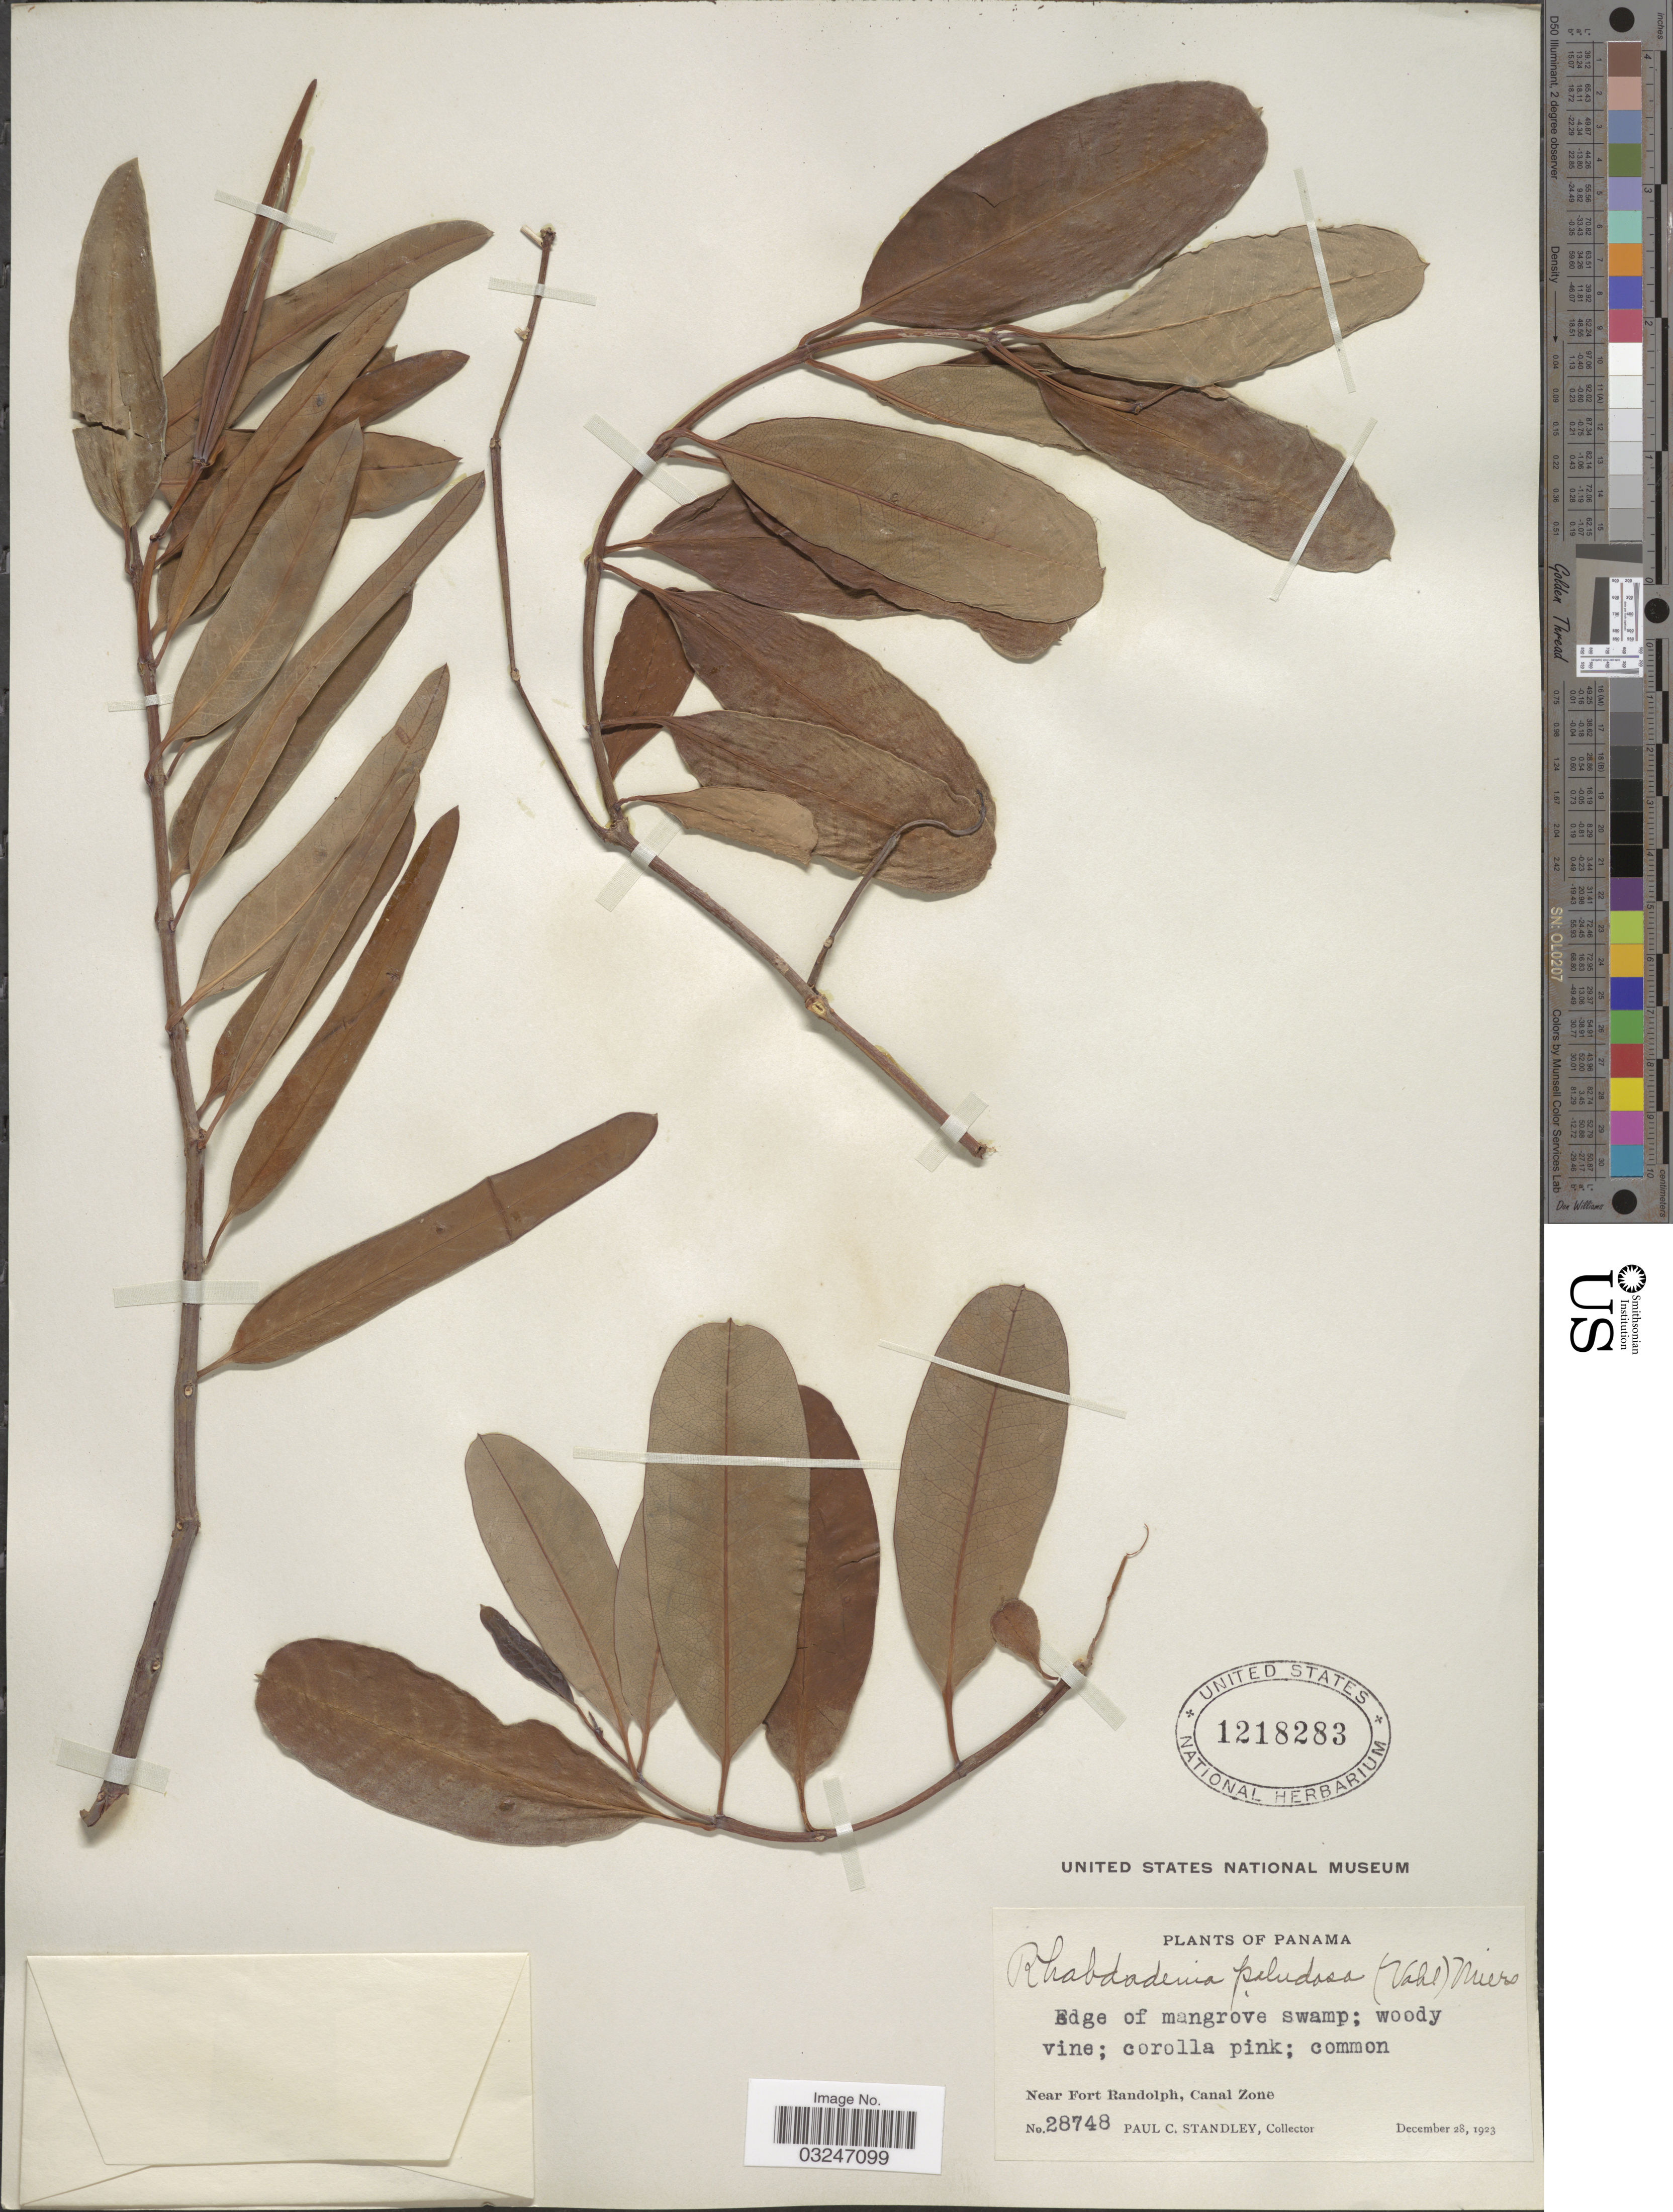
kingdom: Plantae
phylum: Tracheophyta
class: Magnoliopsida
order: Gentianales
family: Apocynaceae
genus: Rhabdadenia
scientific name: Rhabdadenia paludosa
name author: (Vahl) Miers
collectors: P. C. Standley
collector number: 28748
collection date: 1923-12-28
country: Panama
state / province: Colón / Panamá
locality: Near Fort Randolph, Canal Zone.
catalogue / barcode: US 1218283